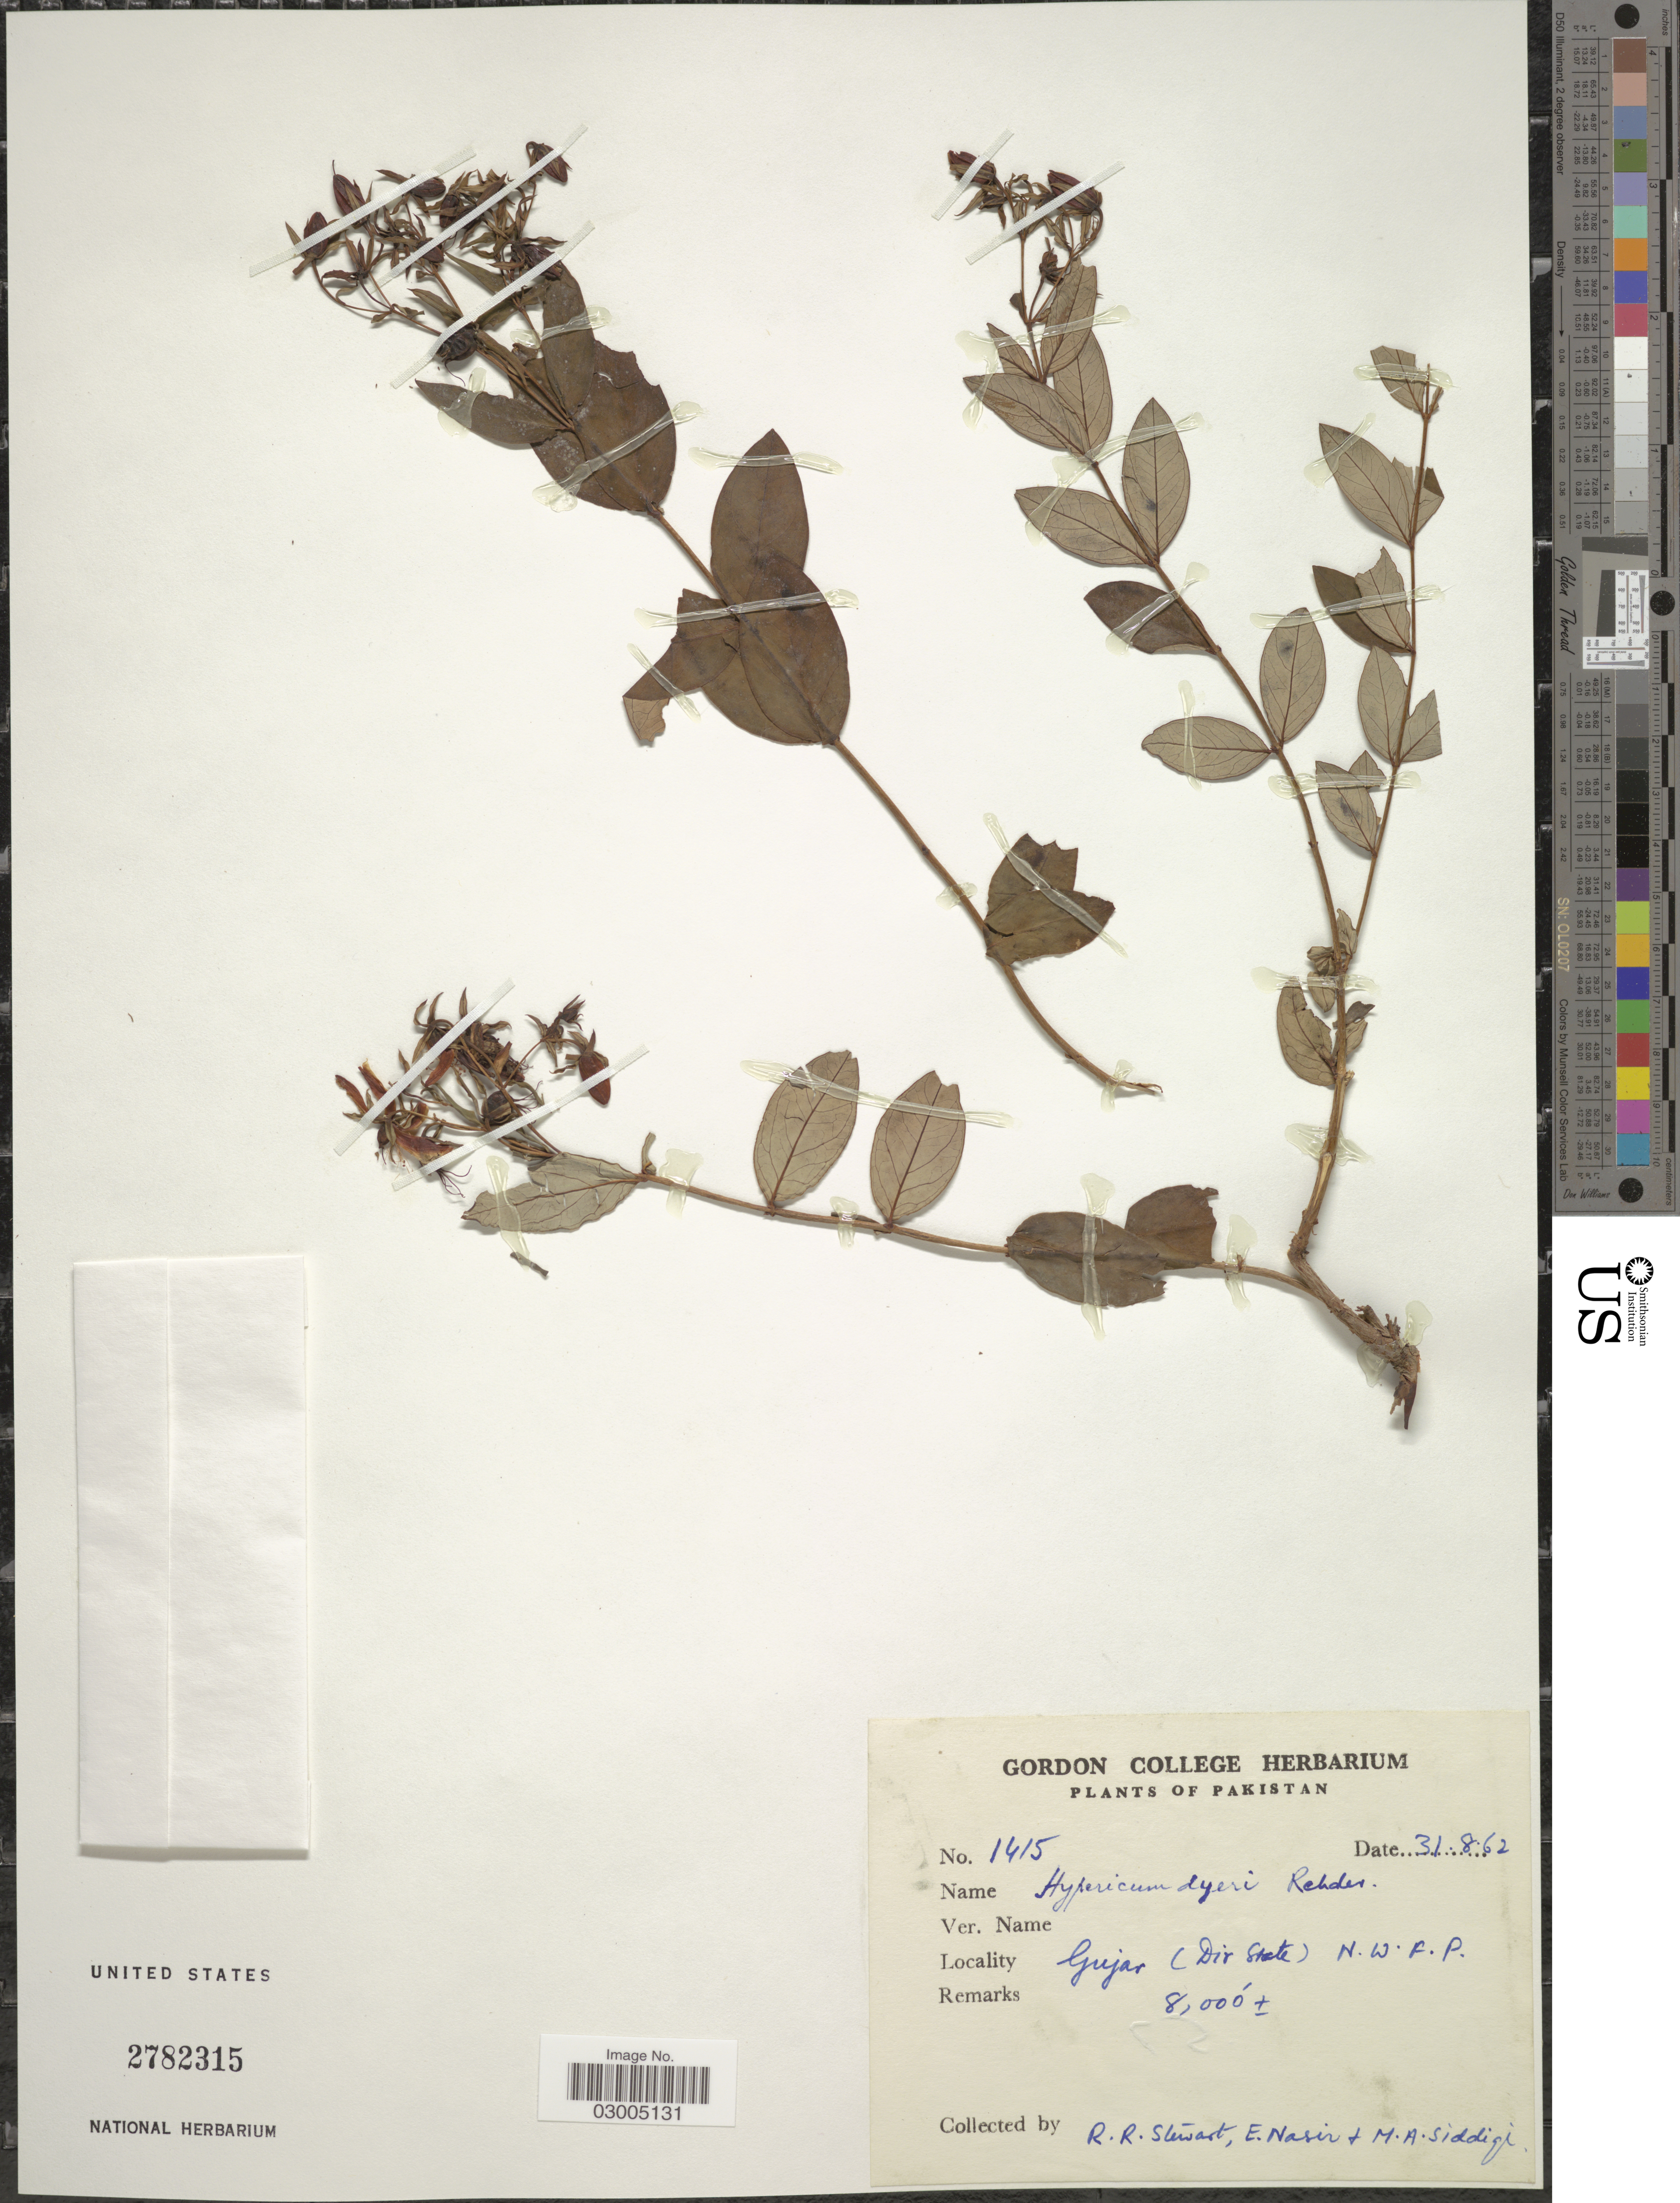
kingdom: Plantae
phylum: Tracheophyta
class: Magnoliopsida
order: Malpighiales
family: Hypericaceae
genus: Hypericum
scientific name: Hypericum dyeri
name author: Rehder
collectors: R. Stewart, E. Nasir & M. Siddiqi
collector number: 1415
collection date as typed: Transcribed d/m/y: 31/8/62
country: Pakistan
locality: Gujar (Dir State) N.W.F.P.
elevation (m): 2438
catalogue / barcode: US 2782315